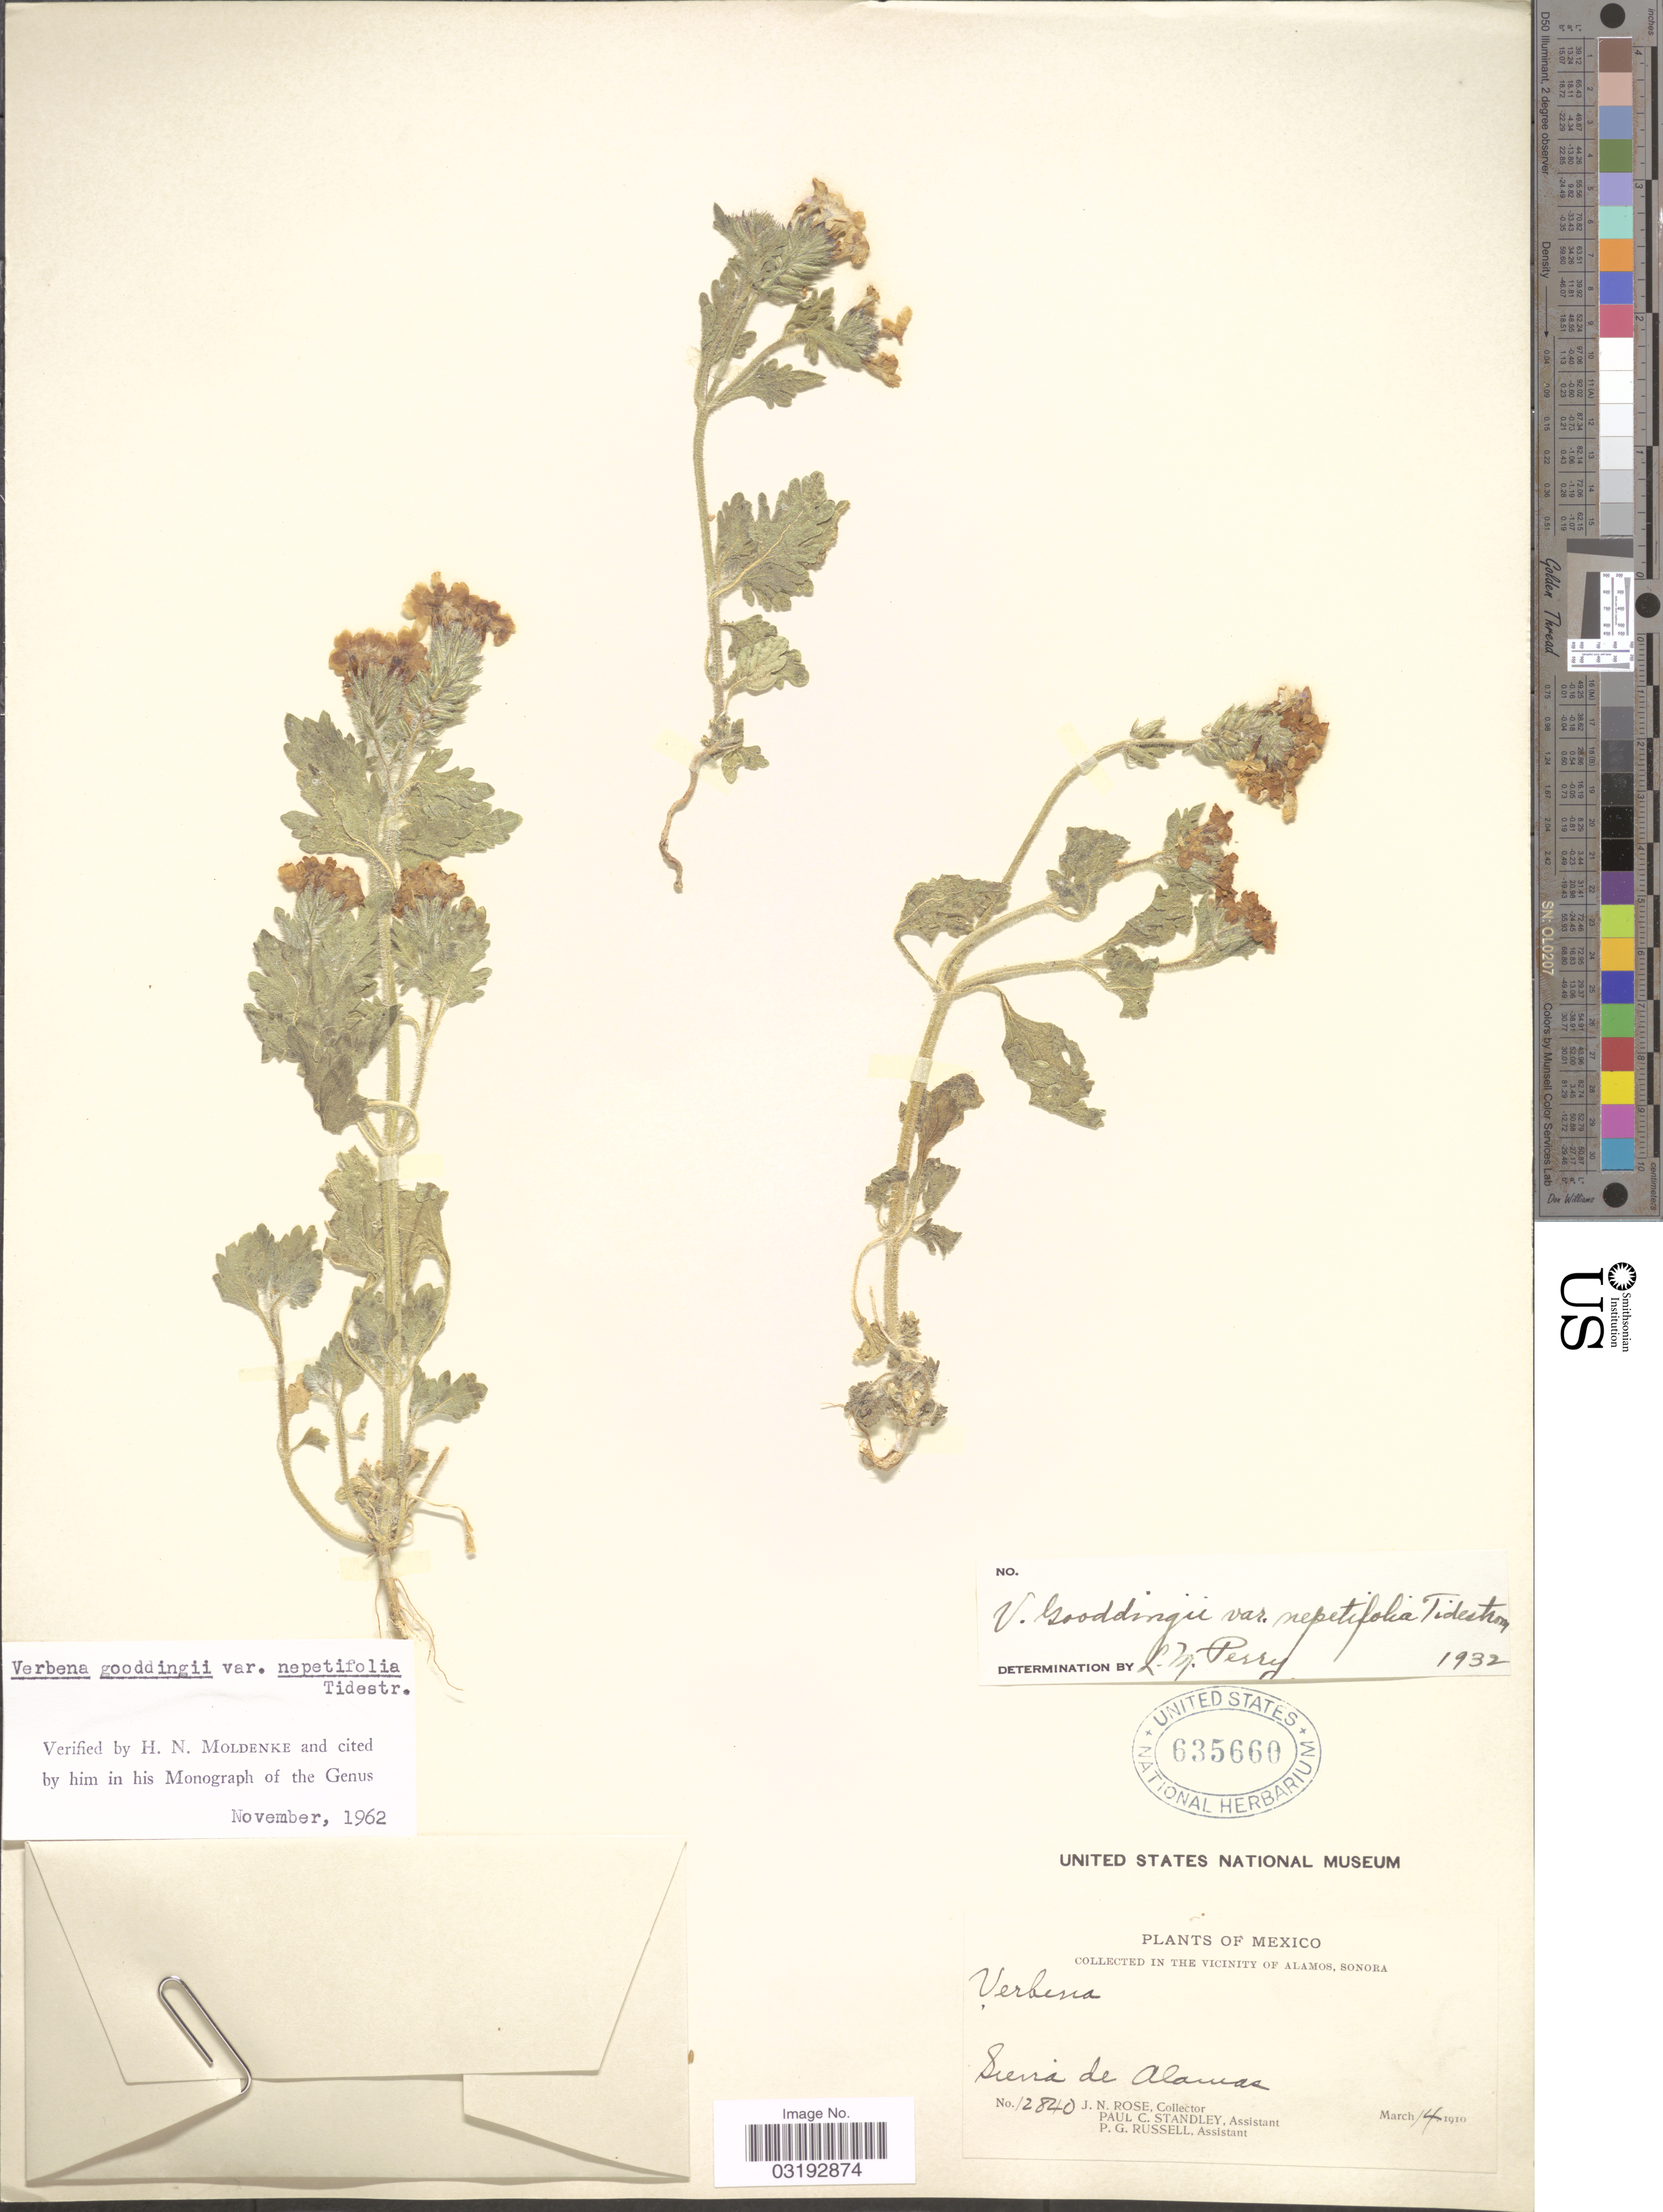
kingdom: Plantae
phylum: Tracheophyta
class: Magnoliopsida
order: Lamiales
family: Verbenaceae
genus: Verbena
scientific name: Verbena gooddingii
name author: Briq.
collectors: J. N. Rose, P. C. Standley & P. G. Russell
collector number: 12840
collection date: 1910-03-14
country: Mexico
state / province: Sonora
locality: In the vicinity of Alamos. Sierra de Alamos.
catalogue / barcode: US 635660